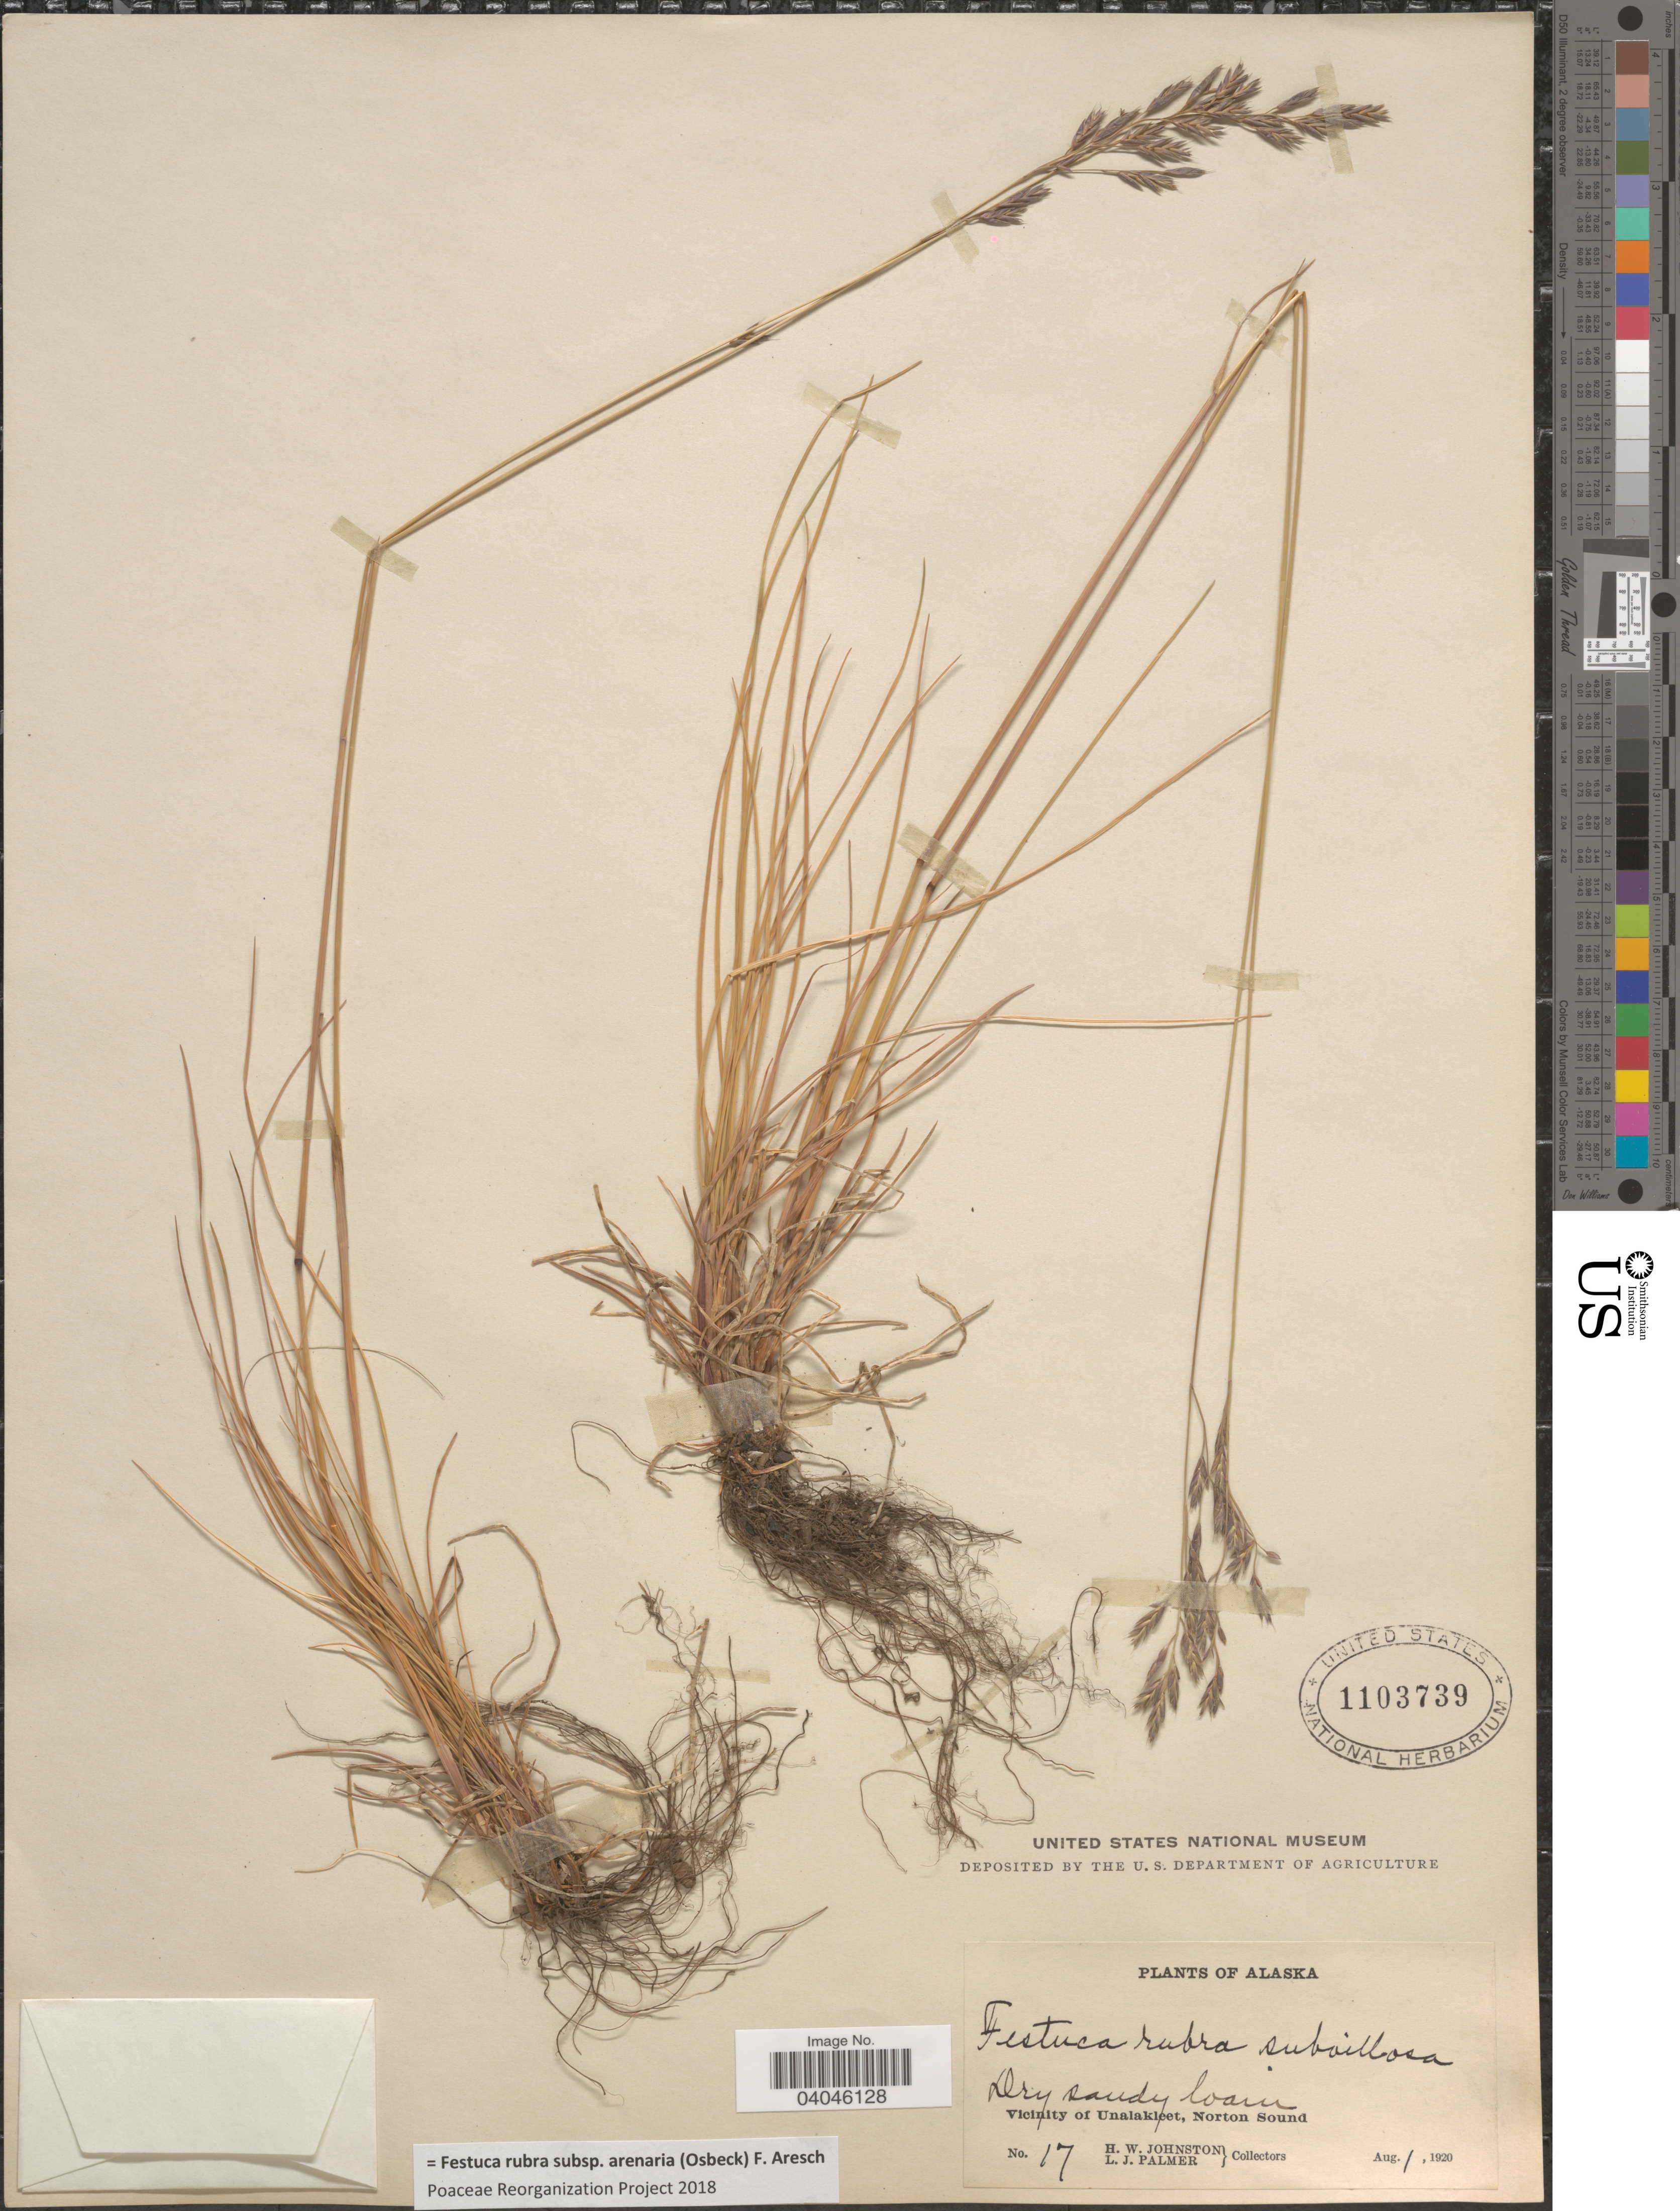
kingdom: Plantae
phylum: Tracheophyta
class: Liliopsida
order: Poales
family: Poaceae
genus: Festuca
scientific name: Festuca rubra subsp. arenaria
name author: (Osbeck) F. Aresch.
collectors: H. W. Johnston & L. J. Palmer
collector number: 17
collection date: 1920-08-01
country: United States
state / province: Alaska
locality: Vicinity of Unalakleet, Norton Sound.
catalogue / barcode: US 1103739